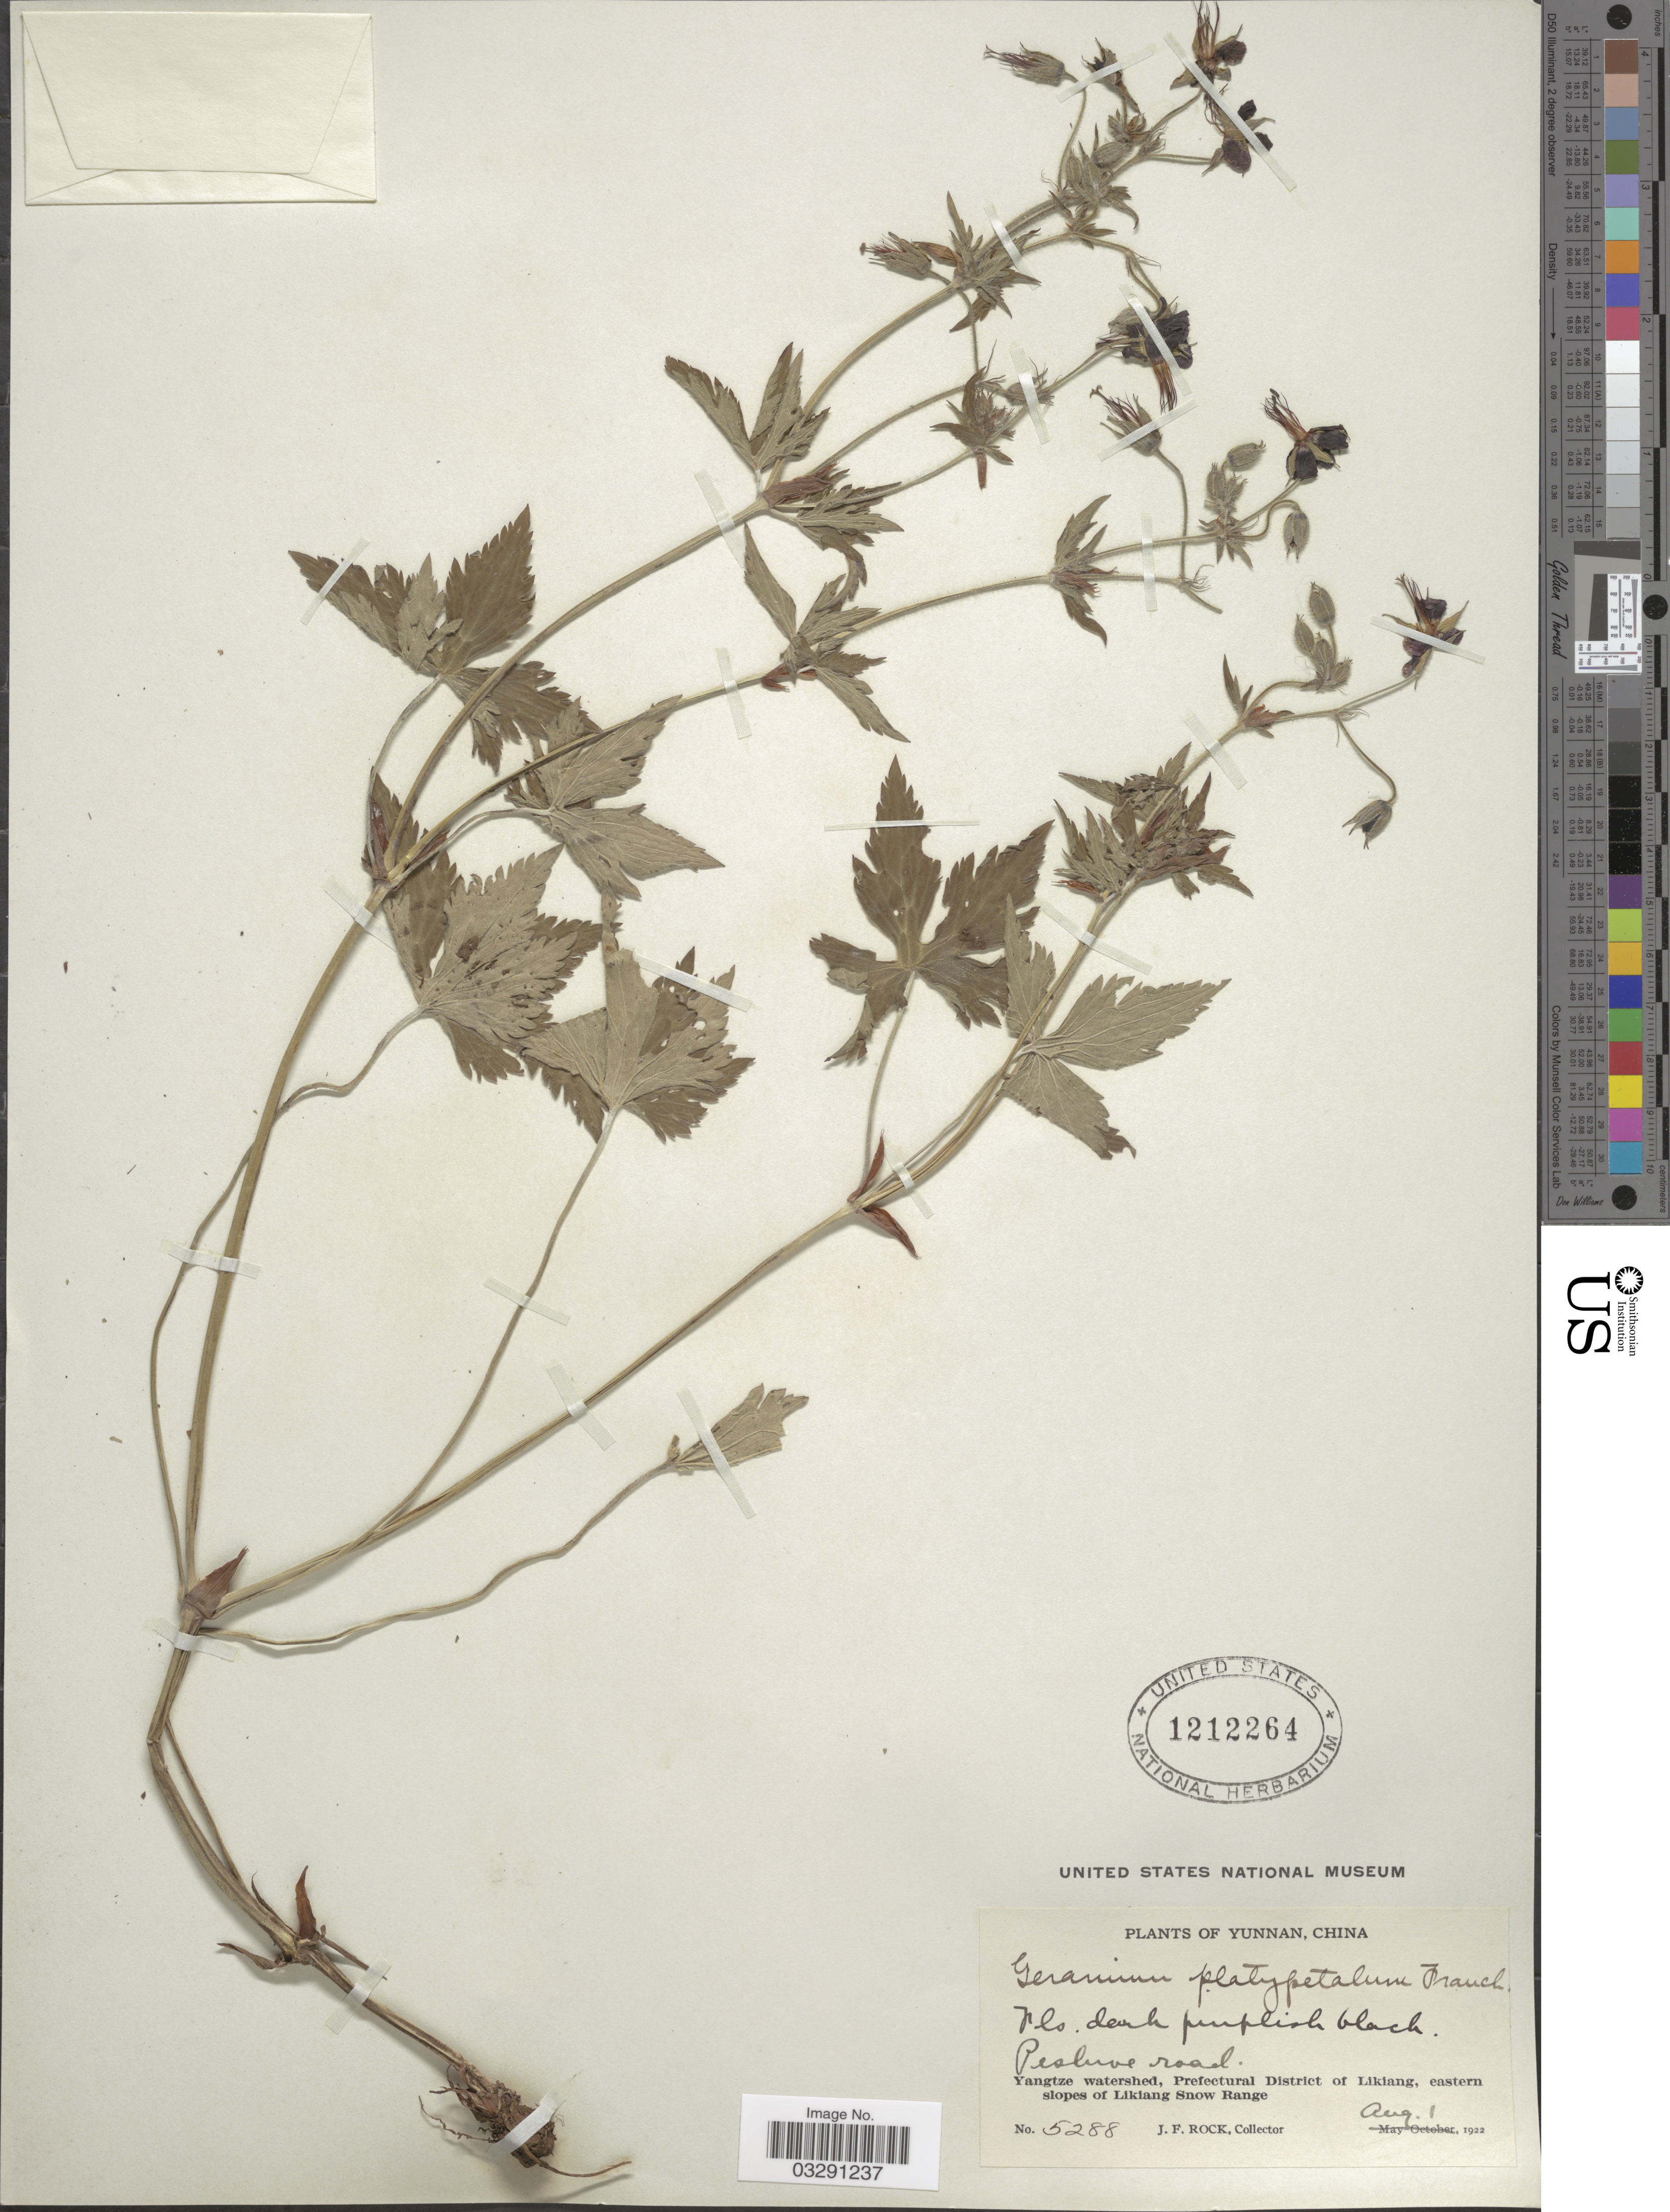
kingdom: Plantae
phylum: Tracheophyta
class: Magnoliopsida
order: Geraniales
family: Geraniaceae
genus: Geranium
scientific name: Geranium platypetalum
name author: Franch.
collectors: J. Rock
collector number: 5288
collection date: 1922-08-01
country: China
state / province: Yunnan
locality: Peshwe road. Yangtze watershed, Prefectural District of Likiang, eastern slopes of Likiang Snow Range.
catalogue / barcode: US 1212264